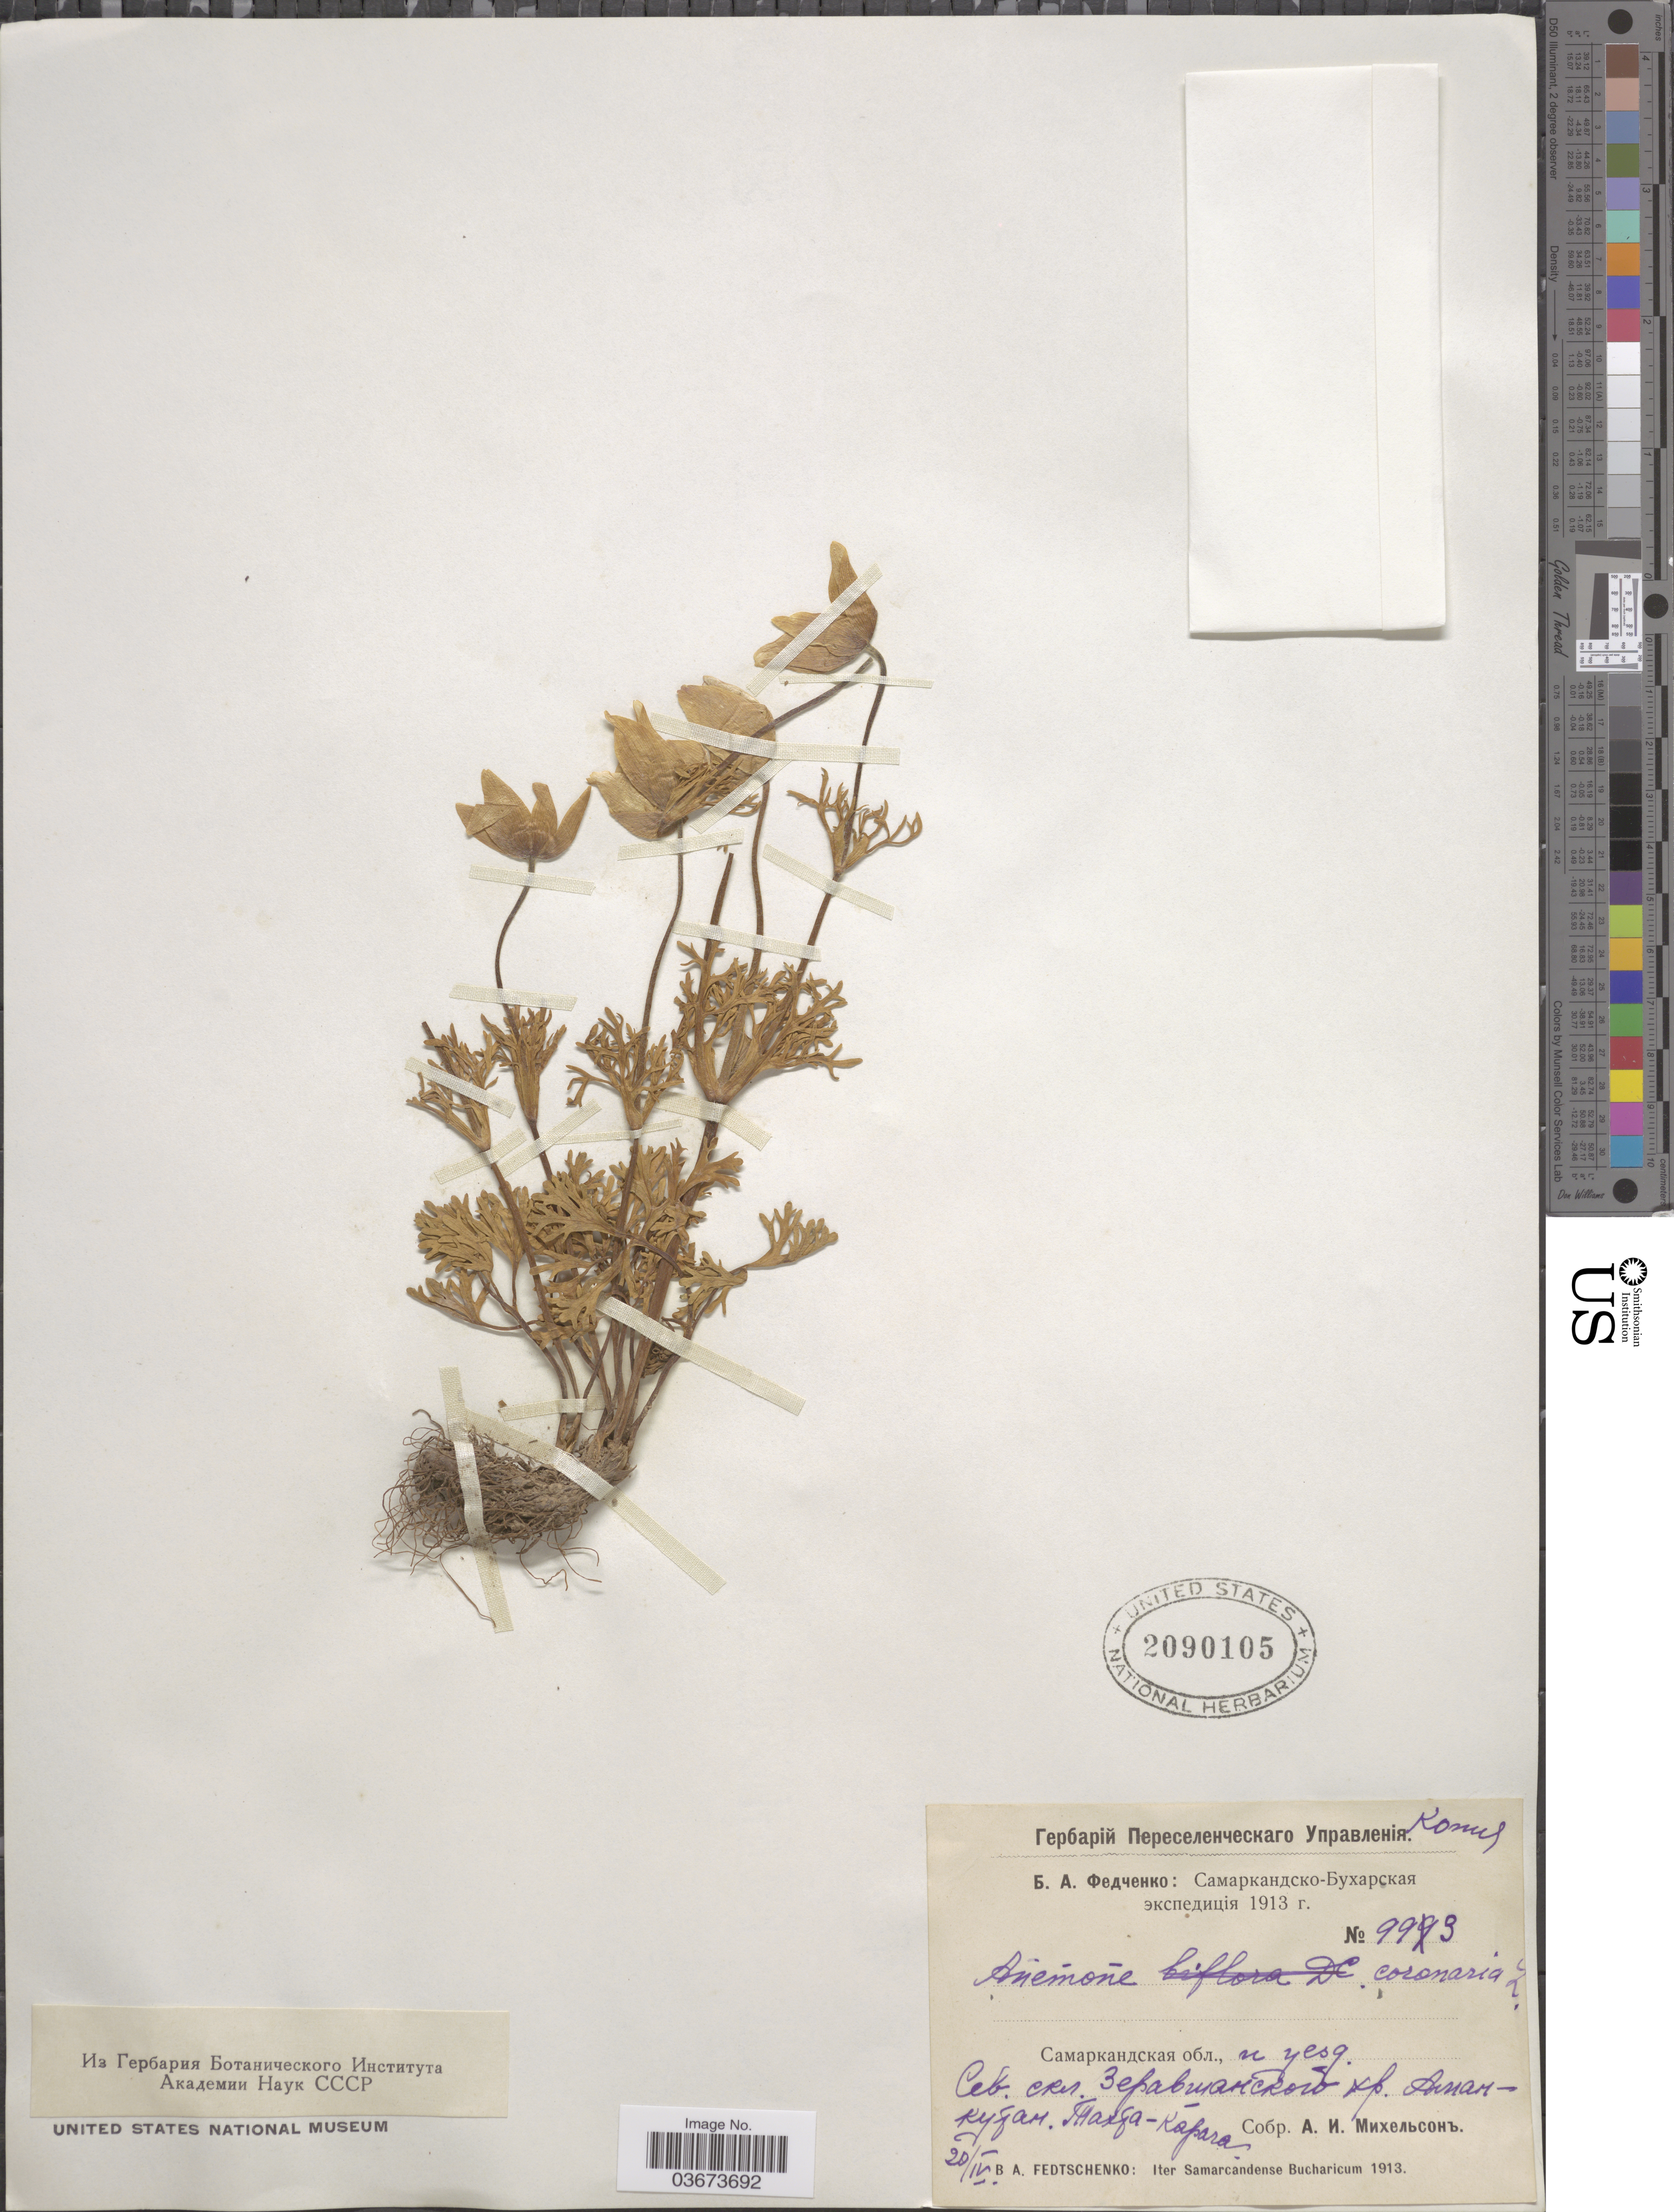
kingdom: Plantae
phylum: Tracheophyta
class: Magnoliopsida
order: Ranunculales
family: Ranunculaceae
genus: Anemone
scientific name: Anemone coronaria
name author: L.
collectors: B. A. Fedtschenko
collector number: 993*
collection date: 1913-04-20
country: Uzbekistan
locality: X. Iter Samarcandense Bucharicum.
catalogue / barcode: US 2090105